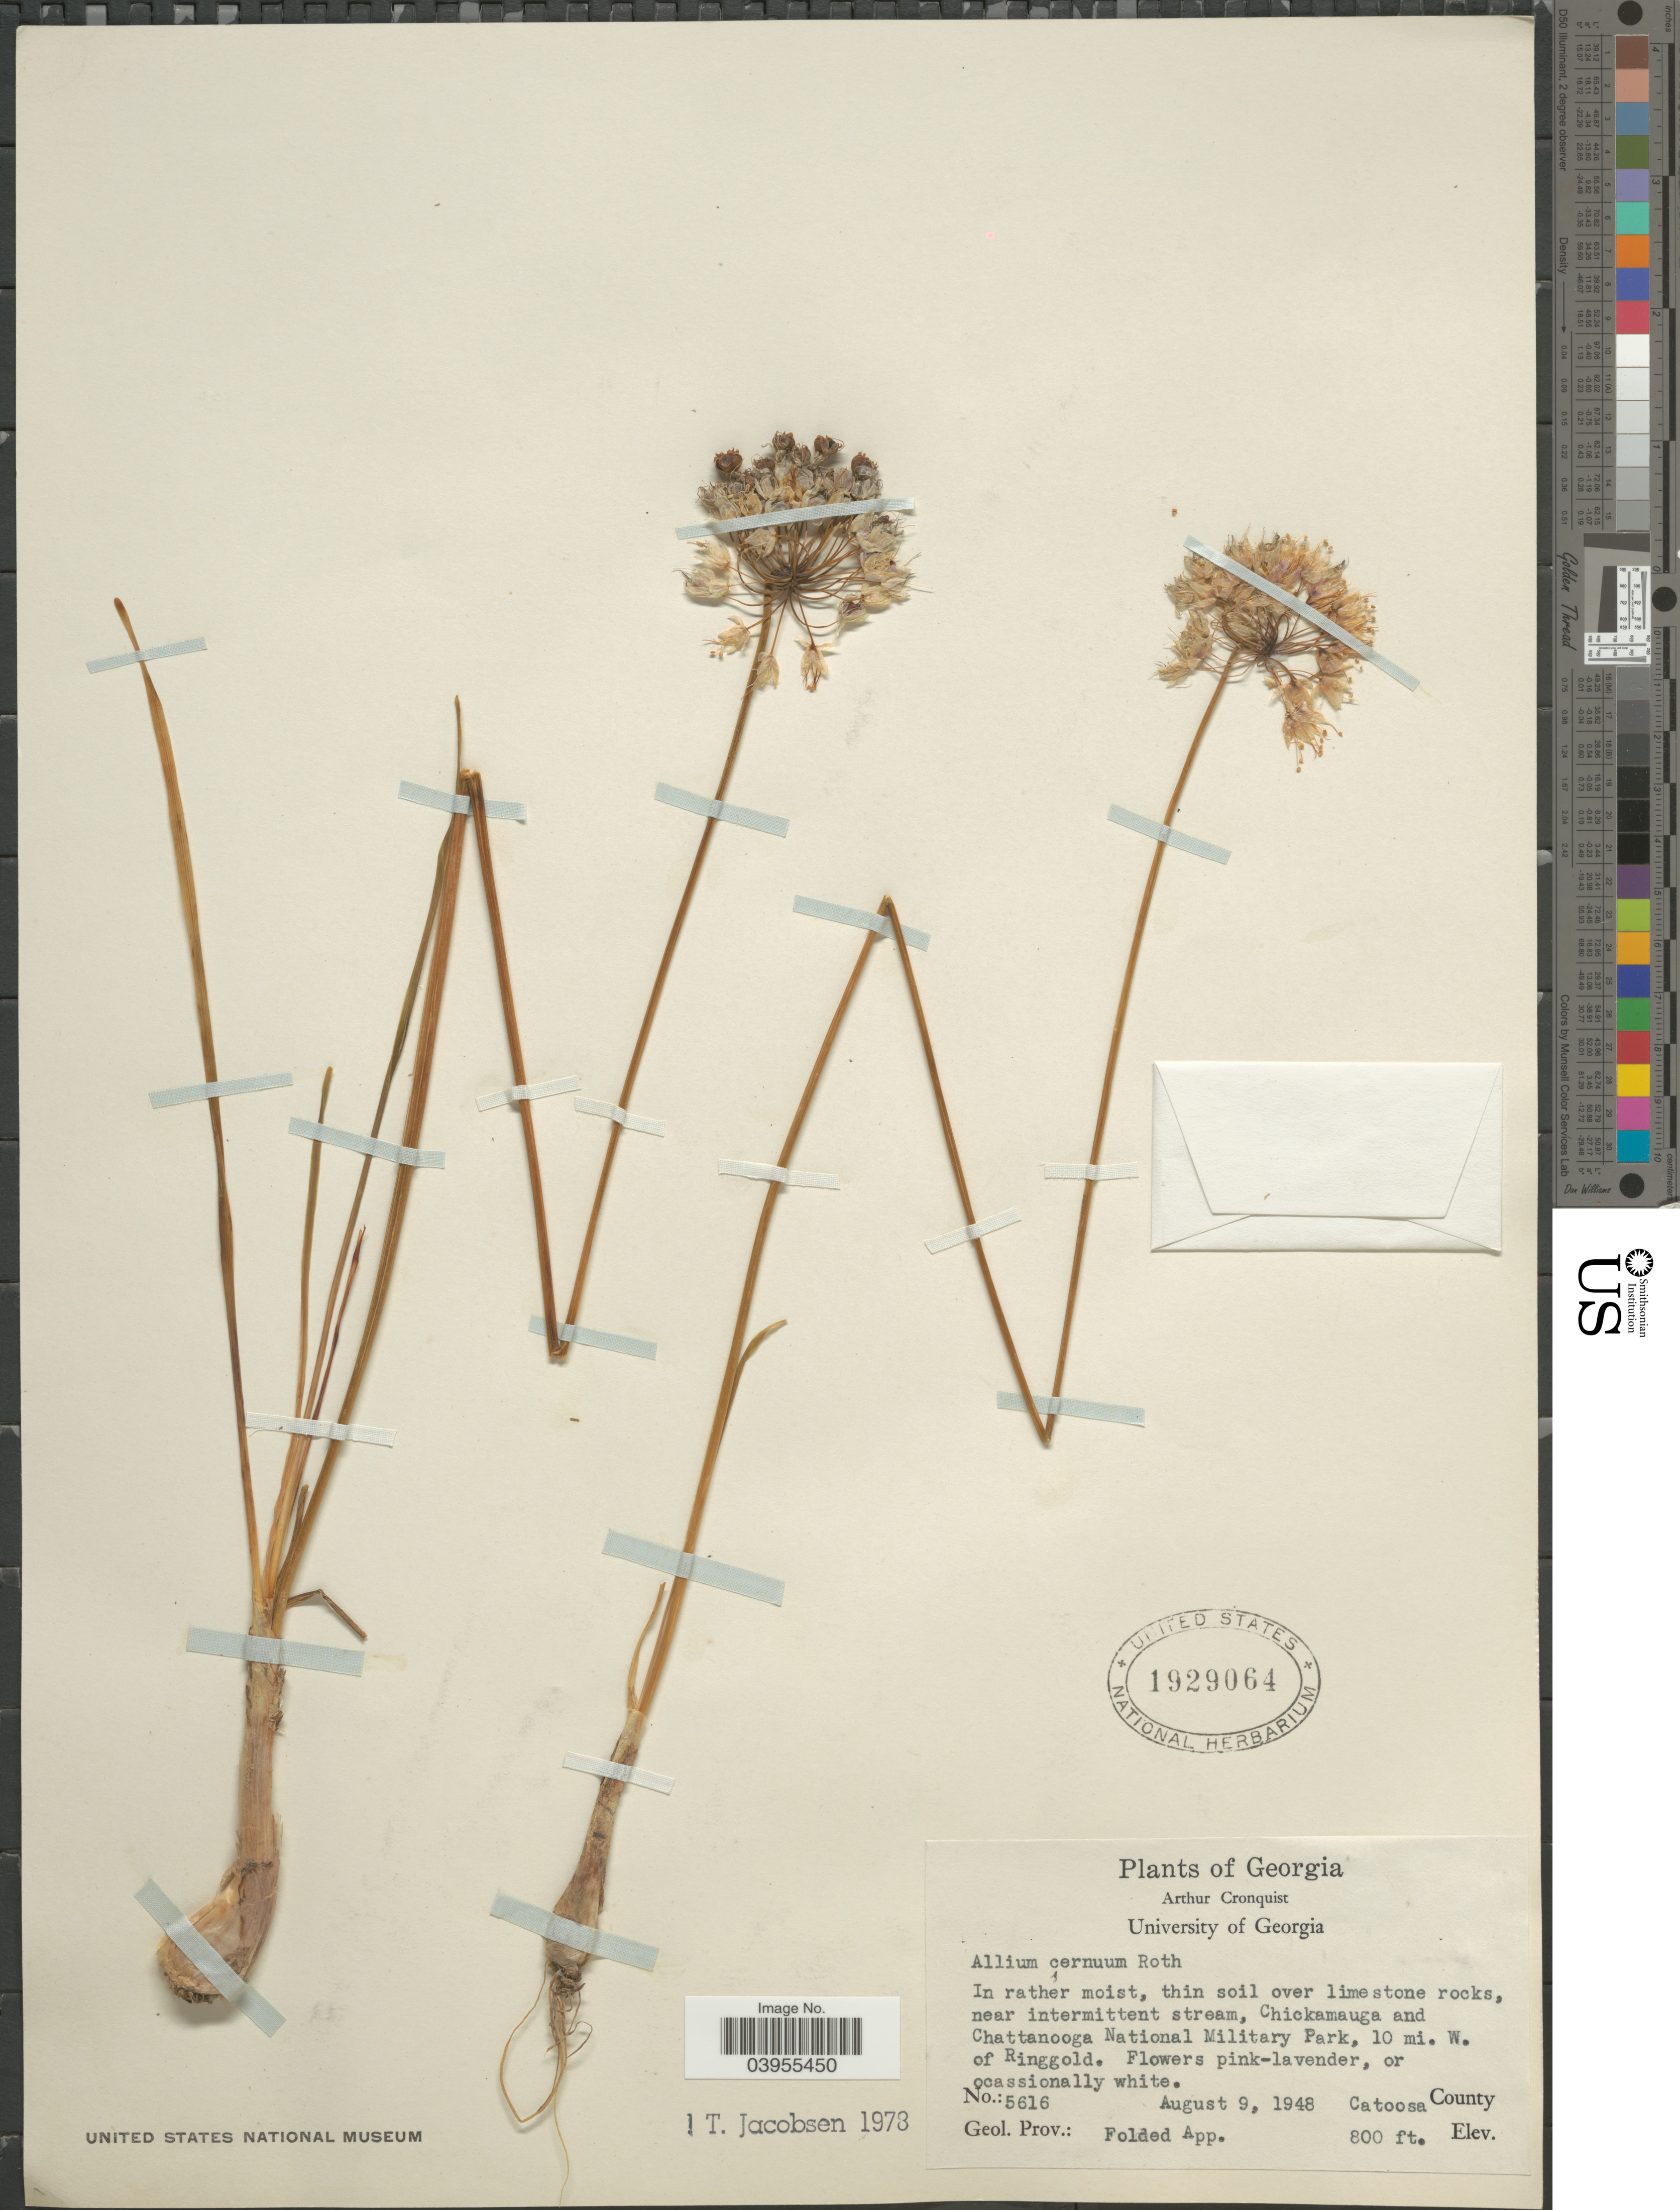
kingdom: Plantae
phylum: Tracheophyta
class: Liliopsida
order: Asparagales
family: Amaryllidaceae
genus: Allium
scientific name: Allium cernuum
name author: Roth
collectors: A. J. Cronquist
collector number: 5616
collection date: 1948-08-09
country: United States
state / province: Georgia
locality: In rather moist, thin soil limestone rocks, near intermittent stream, Chickamauga and Chattanooga National Military Park, 10 mi. W. of Ringgold. Catoosa County. Geol. Prov.: Folded App.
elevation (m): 244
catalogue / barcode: US 1929064